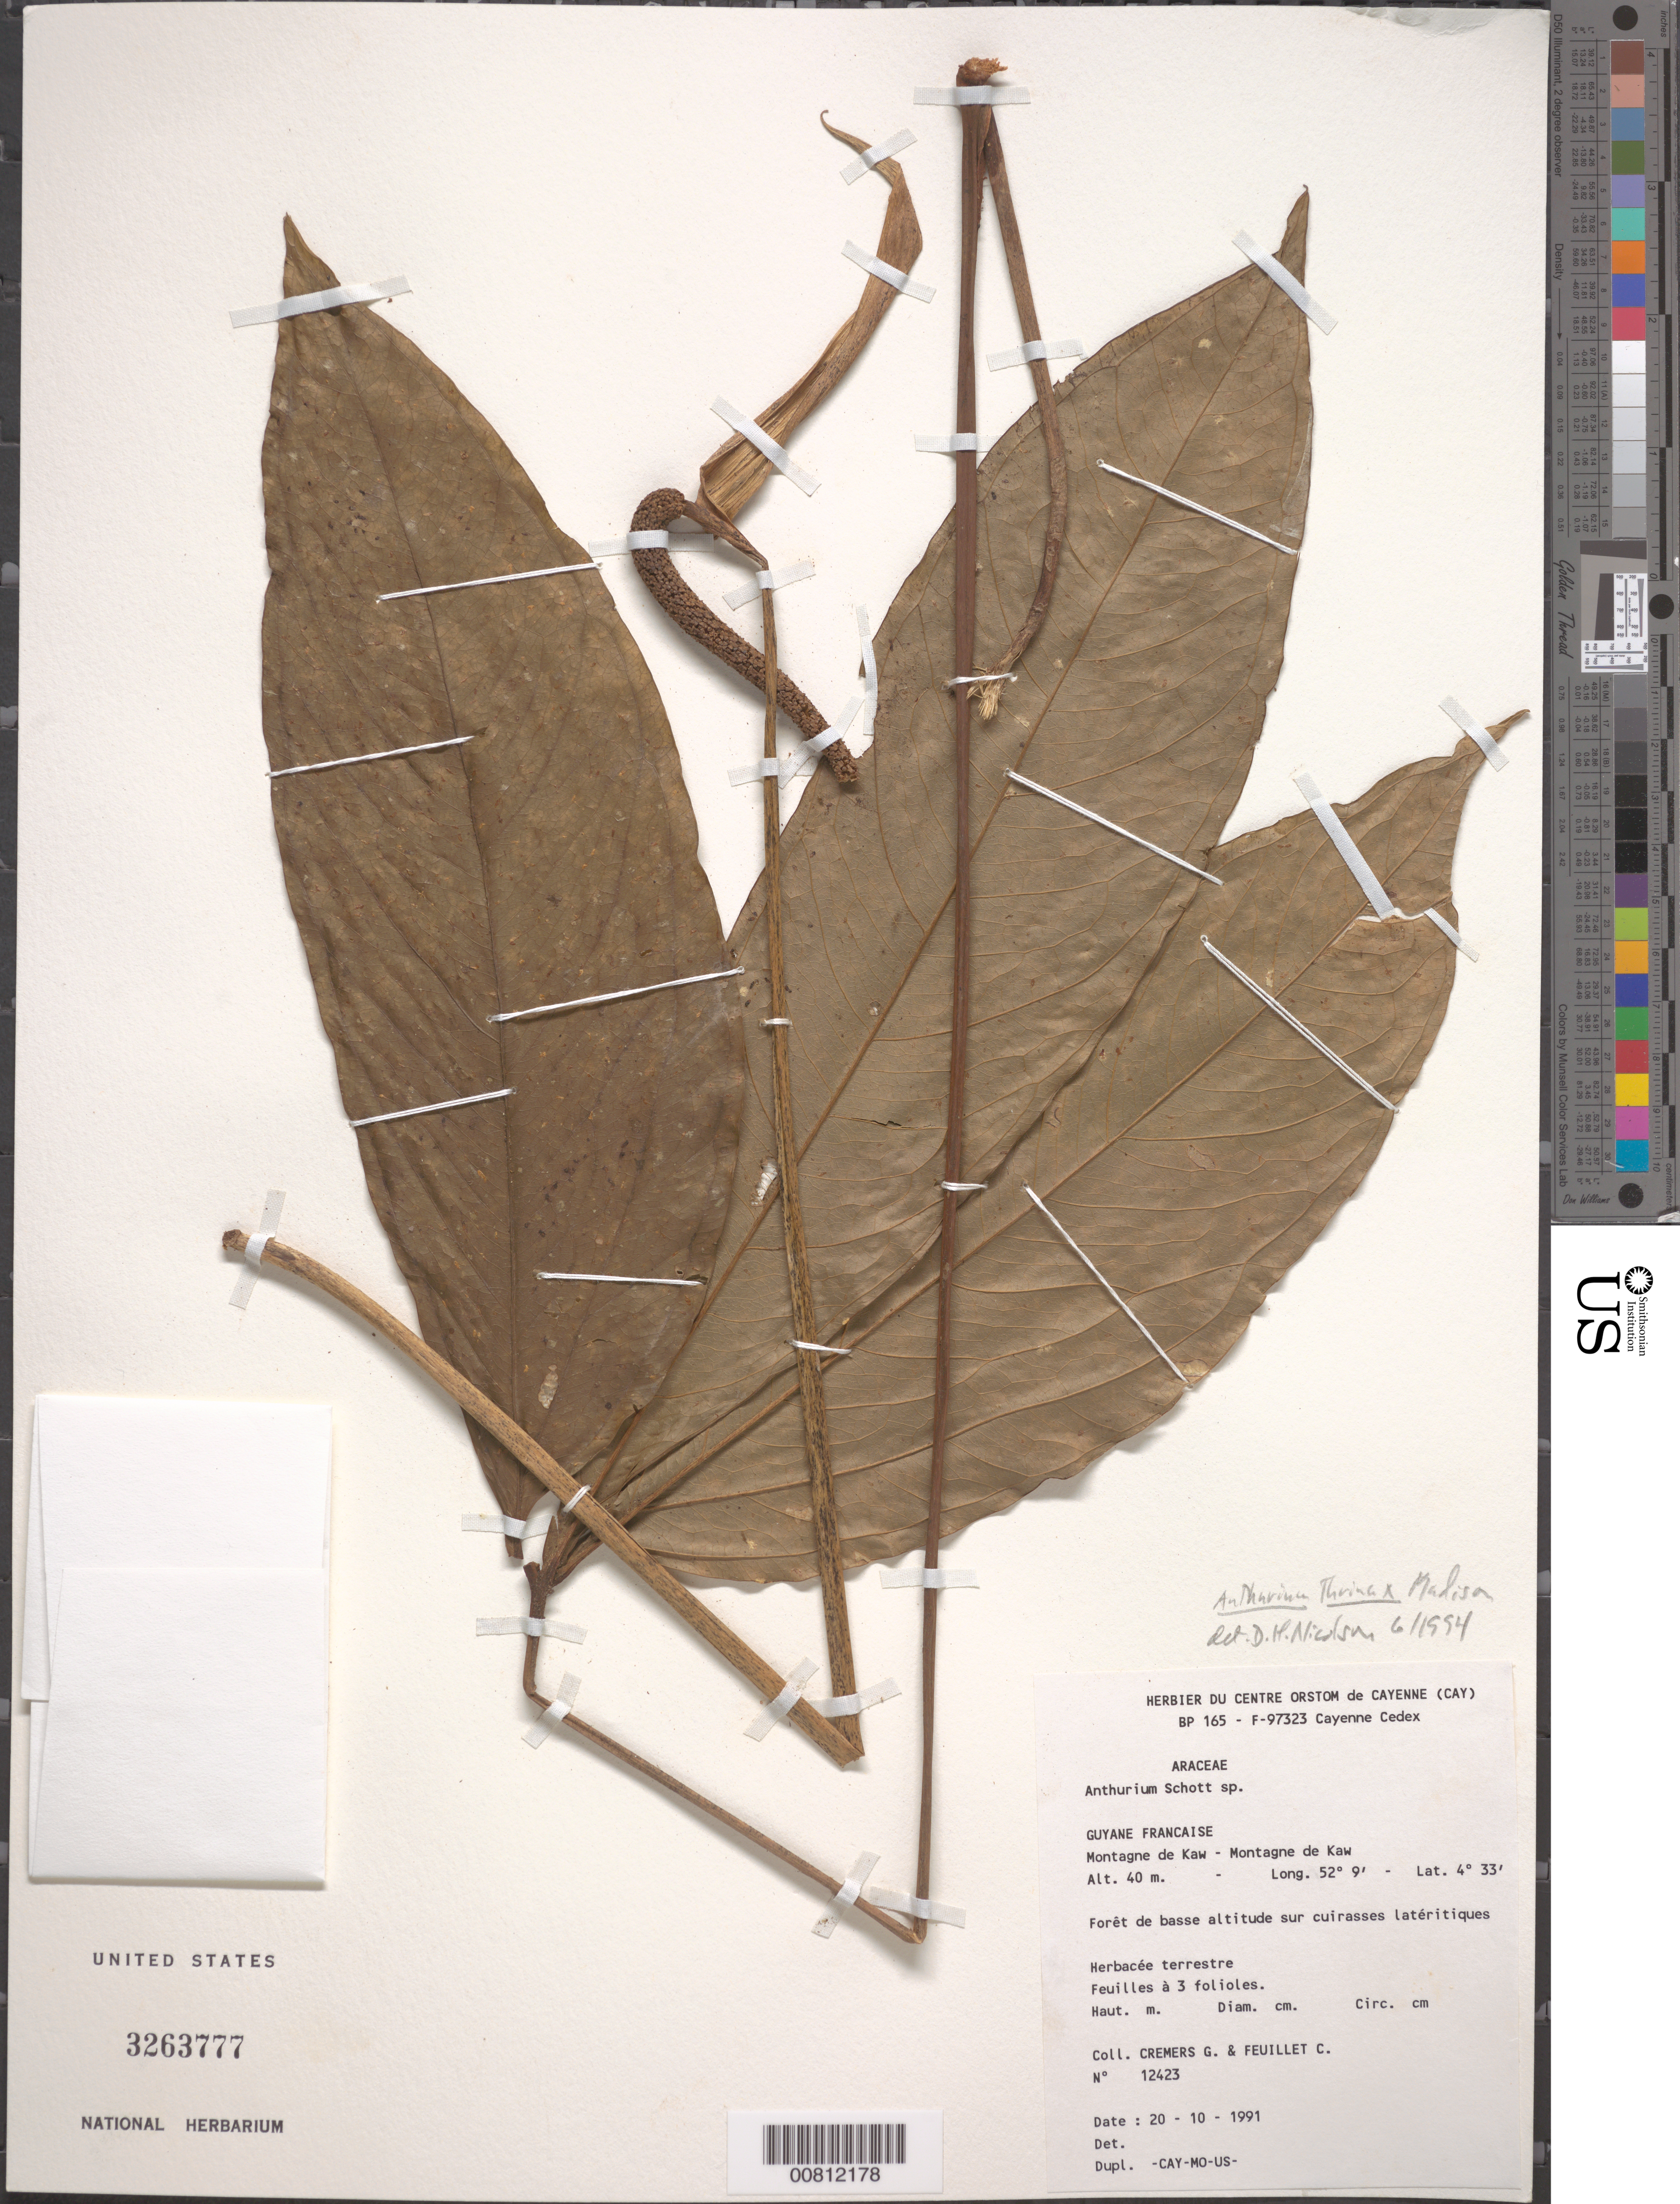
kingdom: Plantae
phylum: Tracheophyta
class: Liliopsida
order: Alismatales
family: Araceae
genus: Anthurium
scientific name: Anthurium thrinax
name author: Madison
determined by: Nicolson, Dan H.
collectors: G. Cremers & C. Feuillet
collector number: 12423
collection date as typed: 20-Oct-91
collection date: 1991-10-20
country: French Guiana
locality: Montagne de Kaw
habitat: Forêt de basse altitude sur cuirasses lateritiques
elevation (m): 40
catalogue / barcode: US 3263777